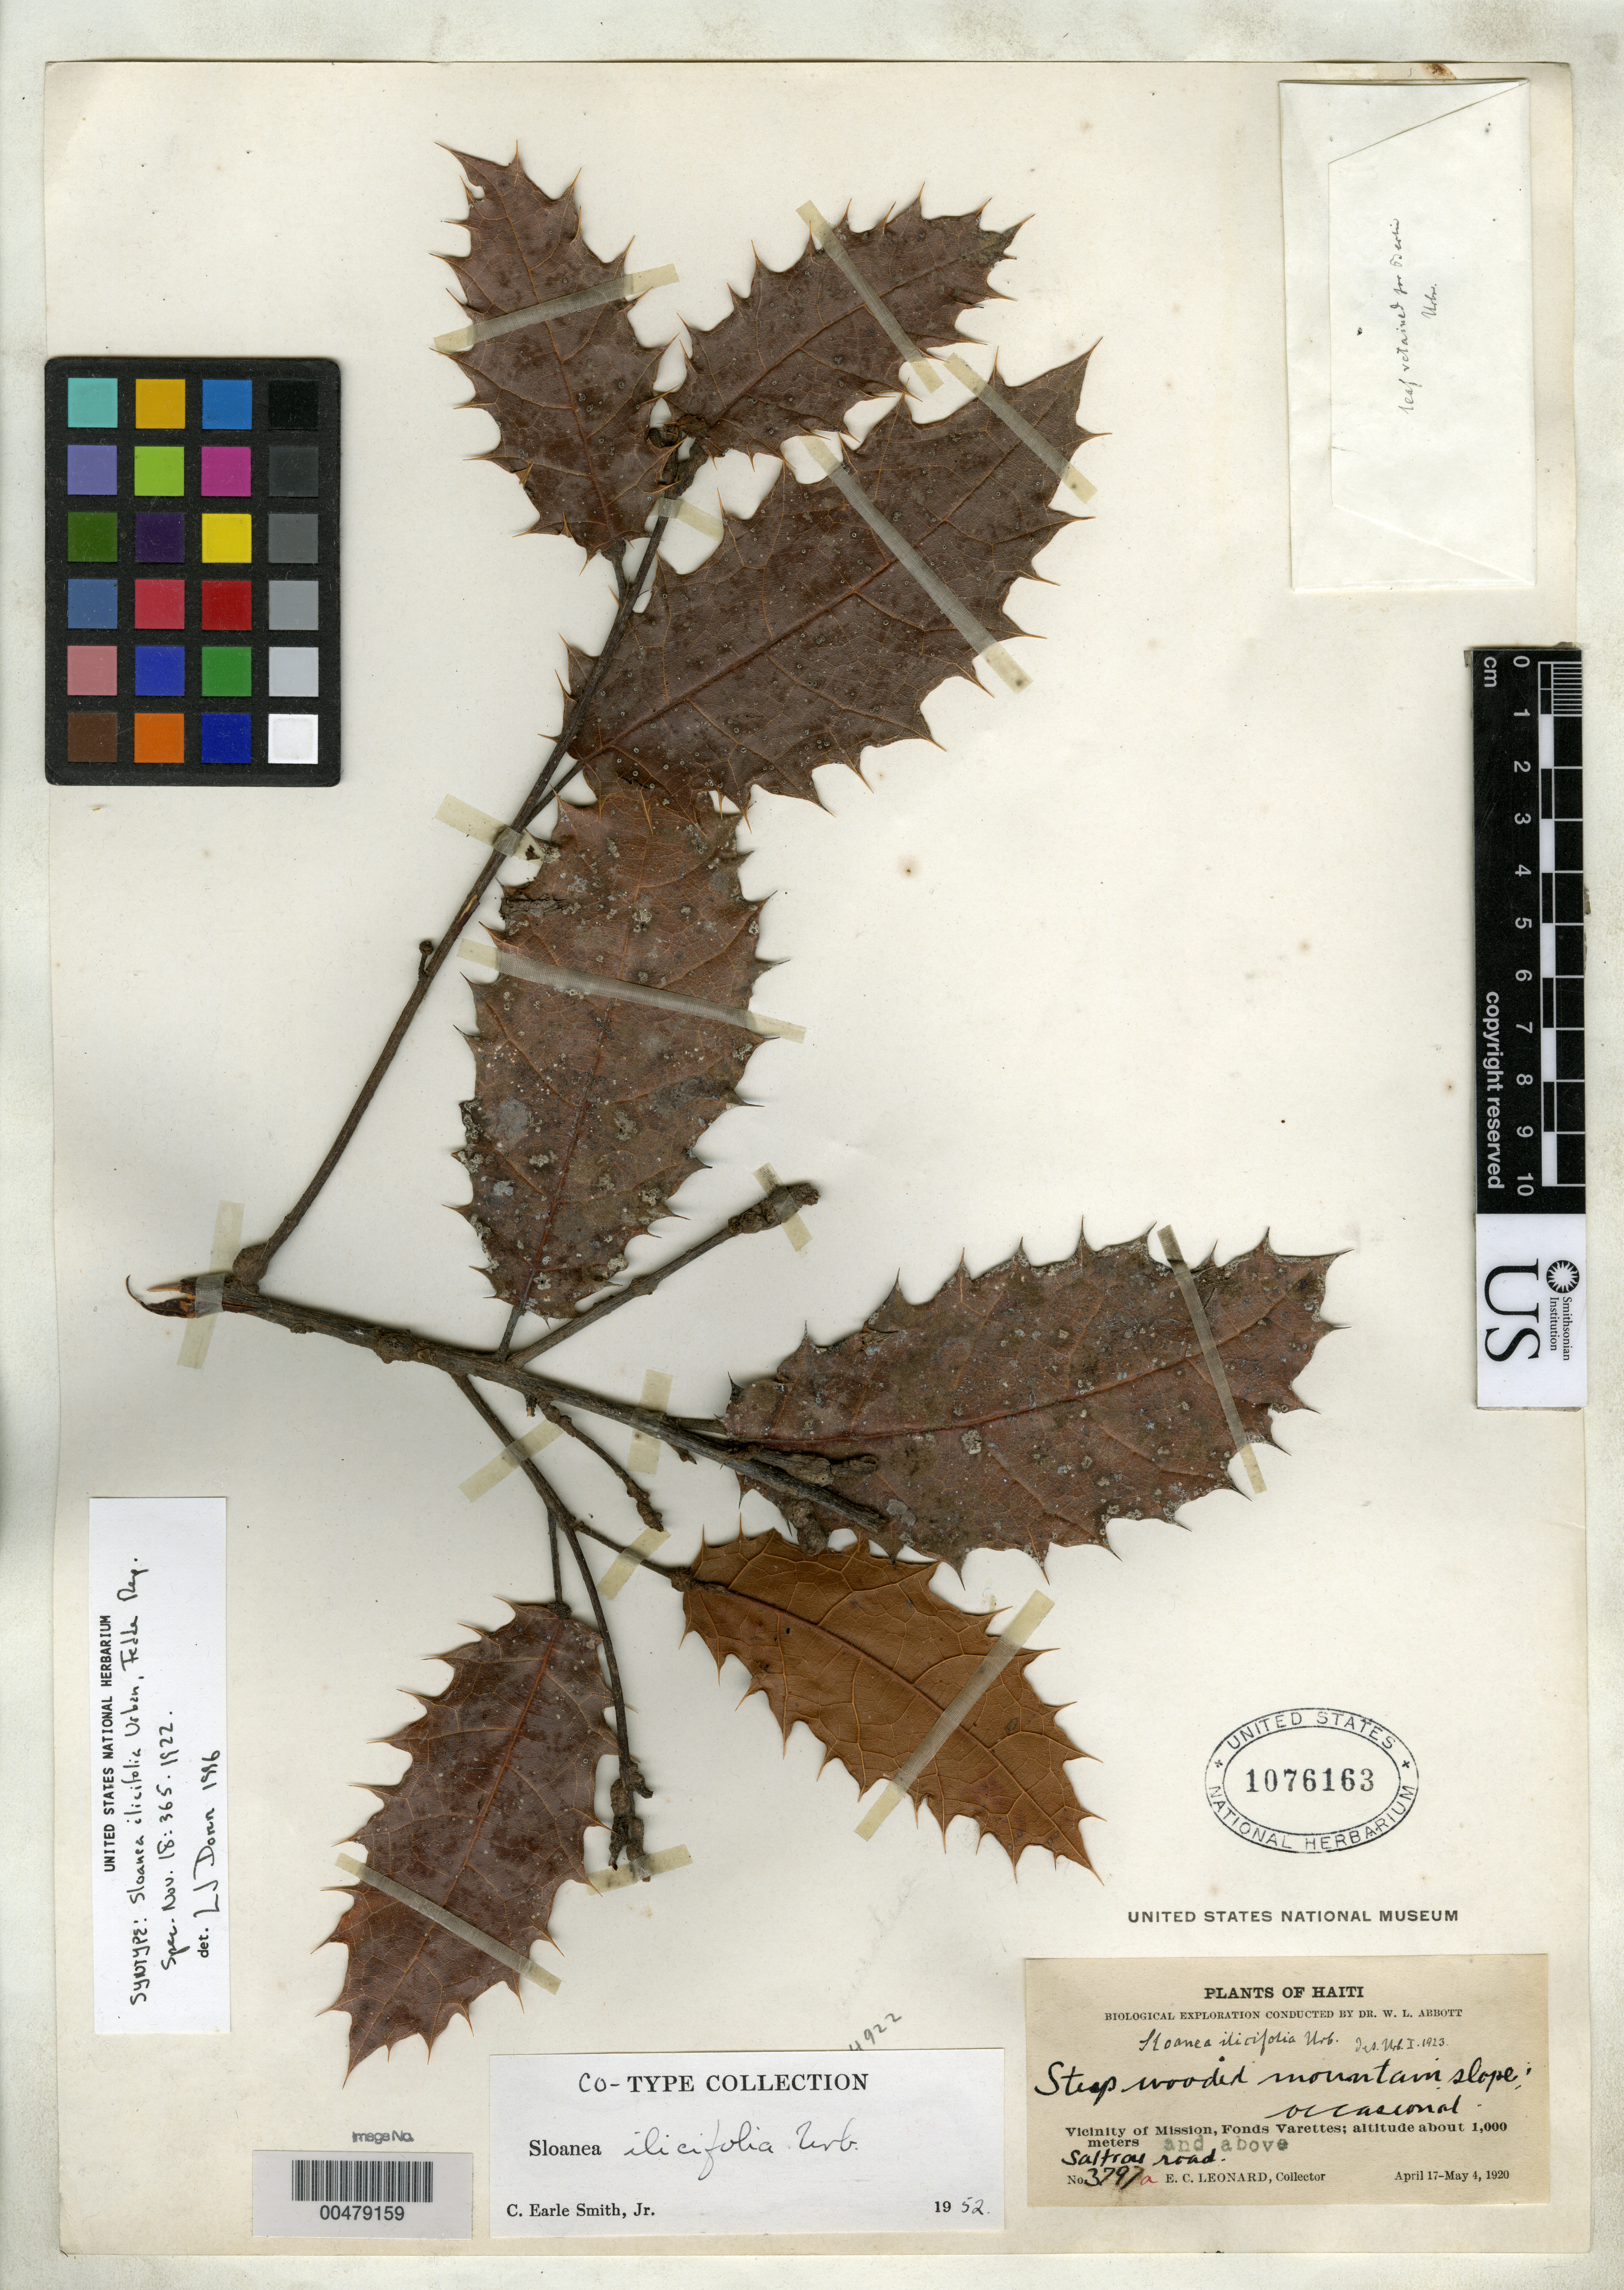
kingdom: Plantae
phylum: Tracheophyta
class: Magnoliopsida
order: Oxalidales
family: Elaeocarpaceae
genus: Sloanea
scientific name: Sloanea ilicifolia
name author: Urb.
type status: Syntype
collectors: E. C. Leonard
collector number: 3797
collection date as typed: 17 Apr 1920 to 04 May 1920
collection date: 1920-04-17/1920-05-04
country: Haiti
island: Hispaniola Island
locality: Vicinity of Mission, Fonds Varettes.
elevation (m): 1000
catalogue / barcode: US 1076163